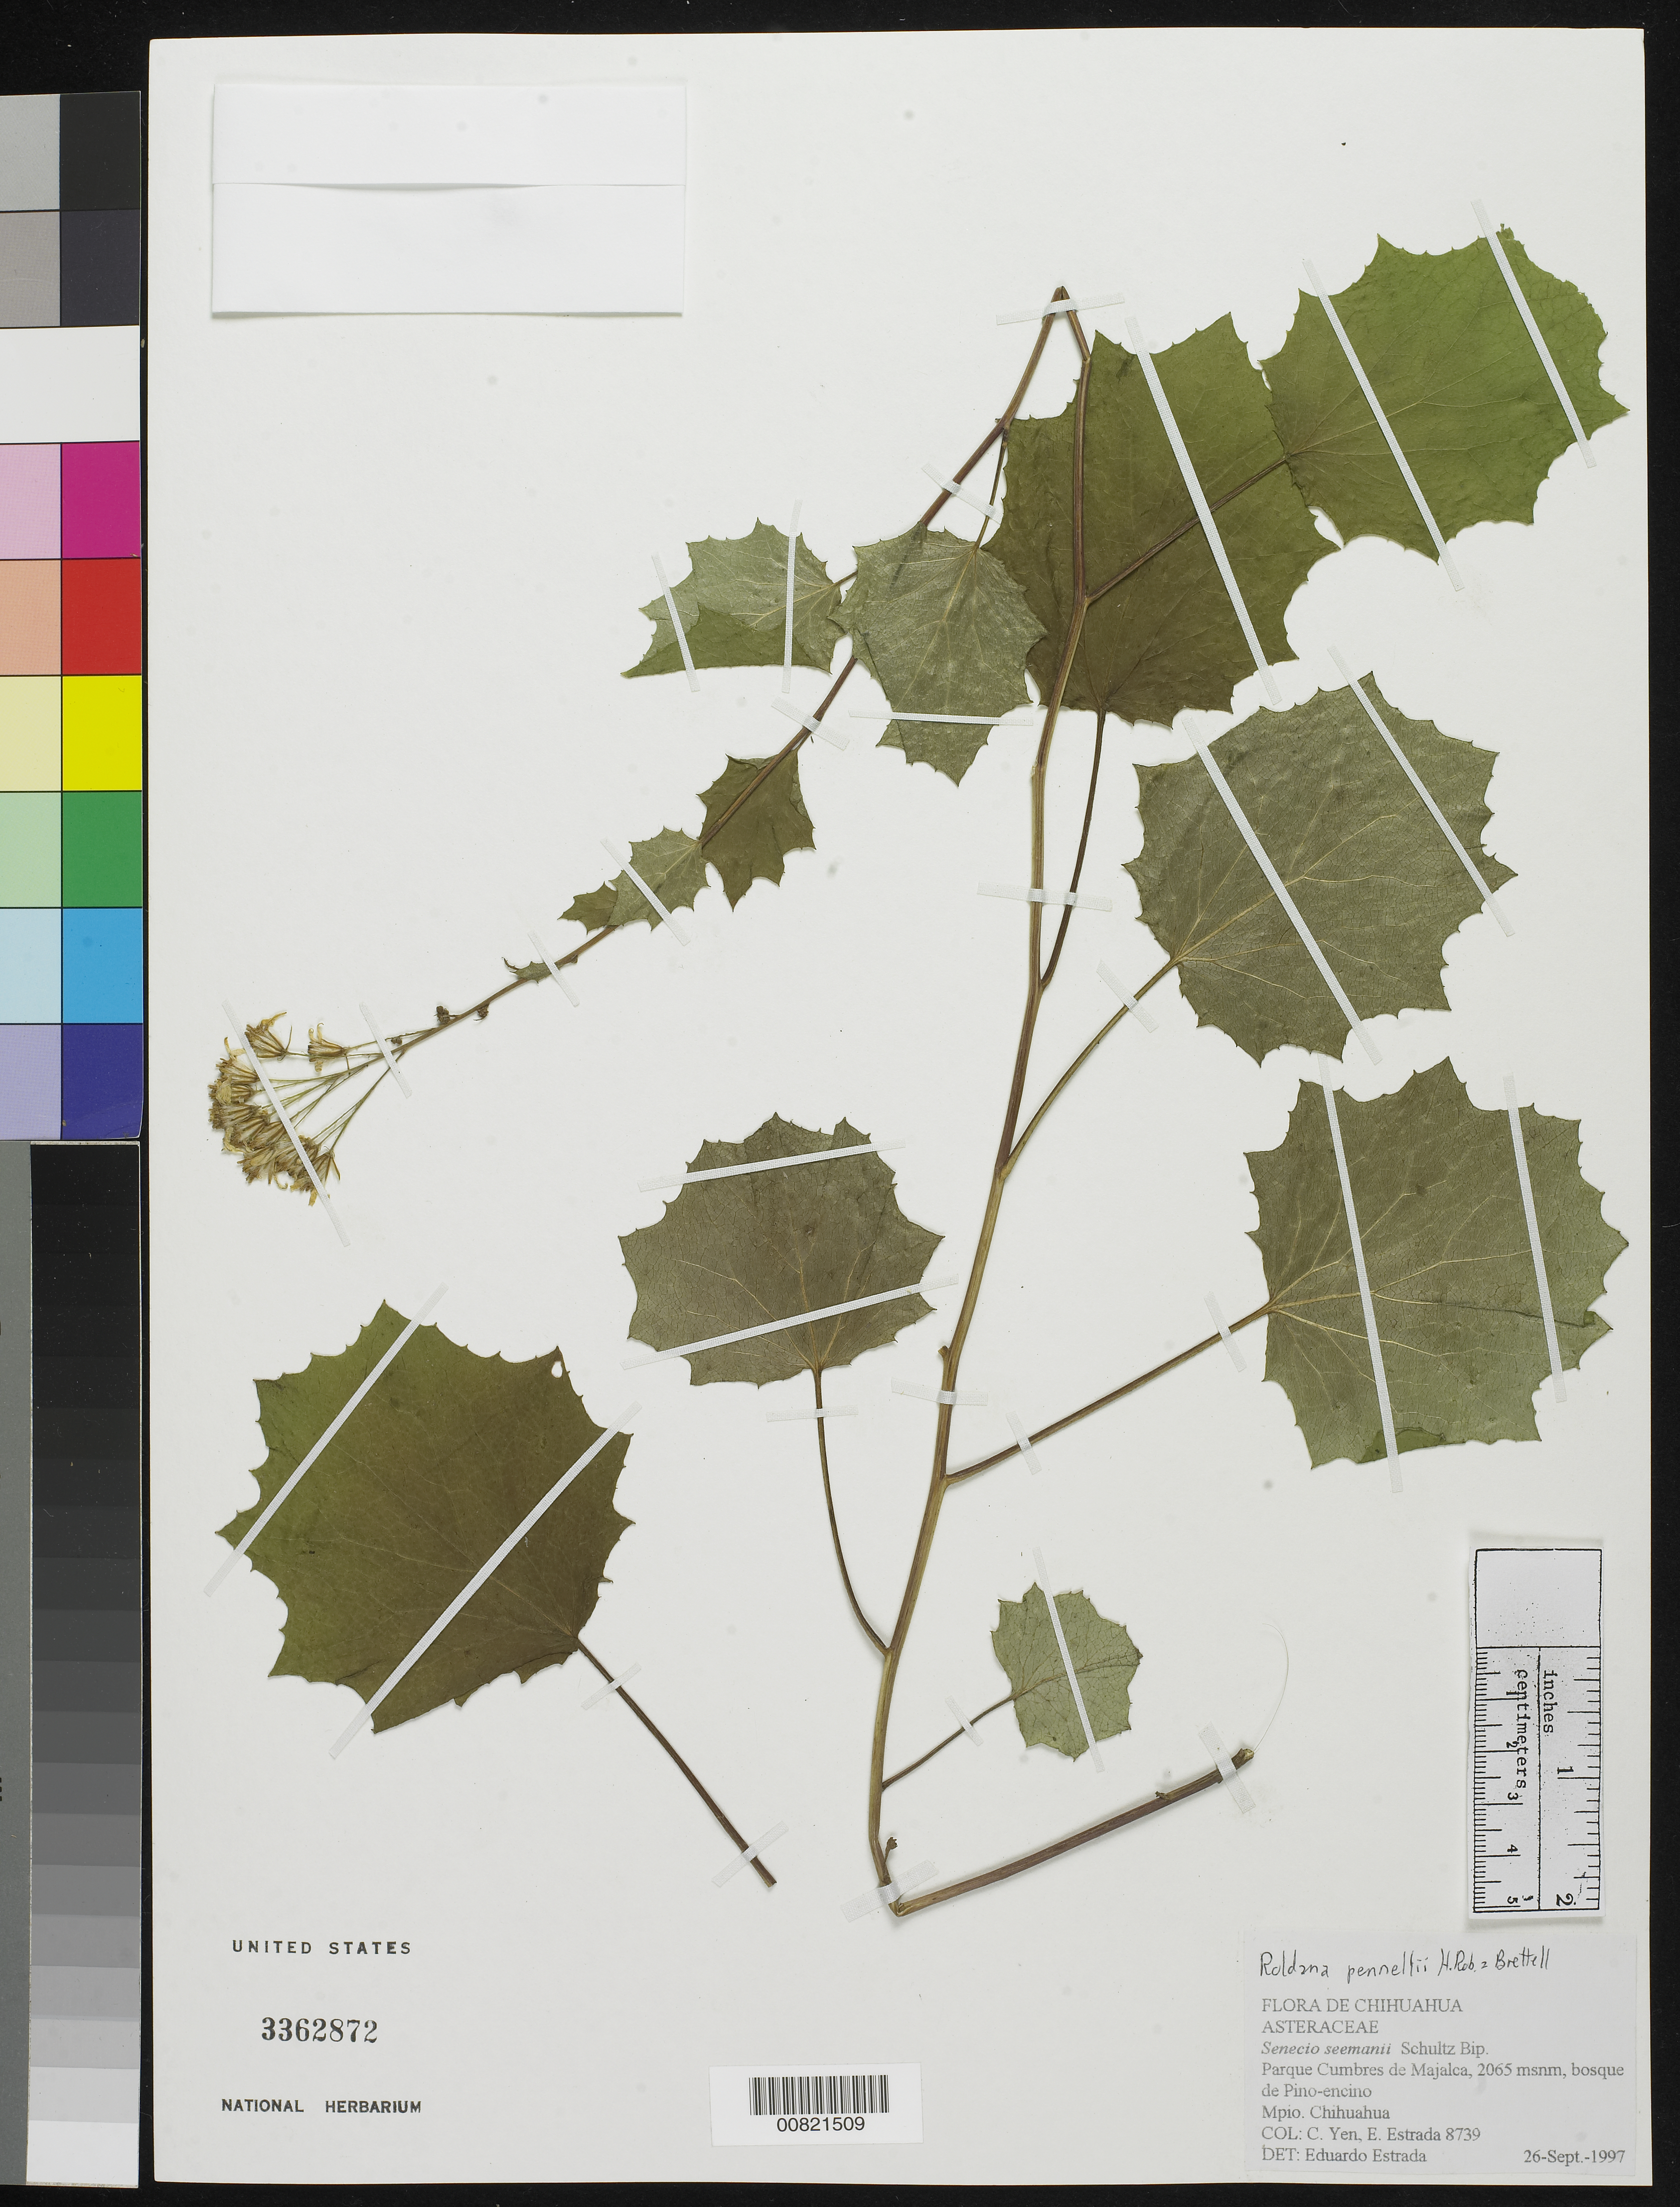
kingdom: Plantae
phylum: Tracheophyta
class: Magnoliopsida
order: Asterales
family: Asteraceae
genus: Roldana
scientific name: Roldana pennellii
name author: H. Rob. & Brettell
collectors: Y. C. Yang & E. Estrada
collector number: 8739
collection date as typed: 26 Sep 1997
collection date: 1997-09-26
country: Mexico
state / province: Chihuahua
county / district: Chihuahua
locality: Parque Cumbres de Majalca, Chihuahua.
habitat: Bosque de Pino-Encino.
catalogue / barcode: US 3362872